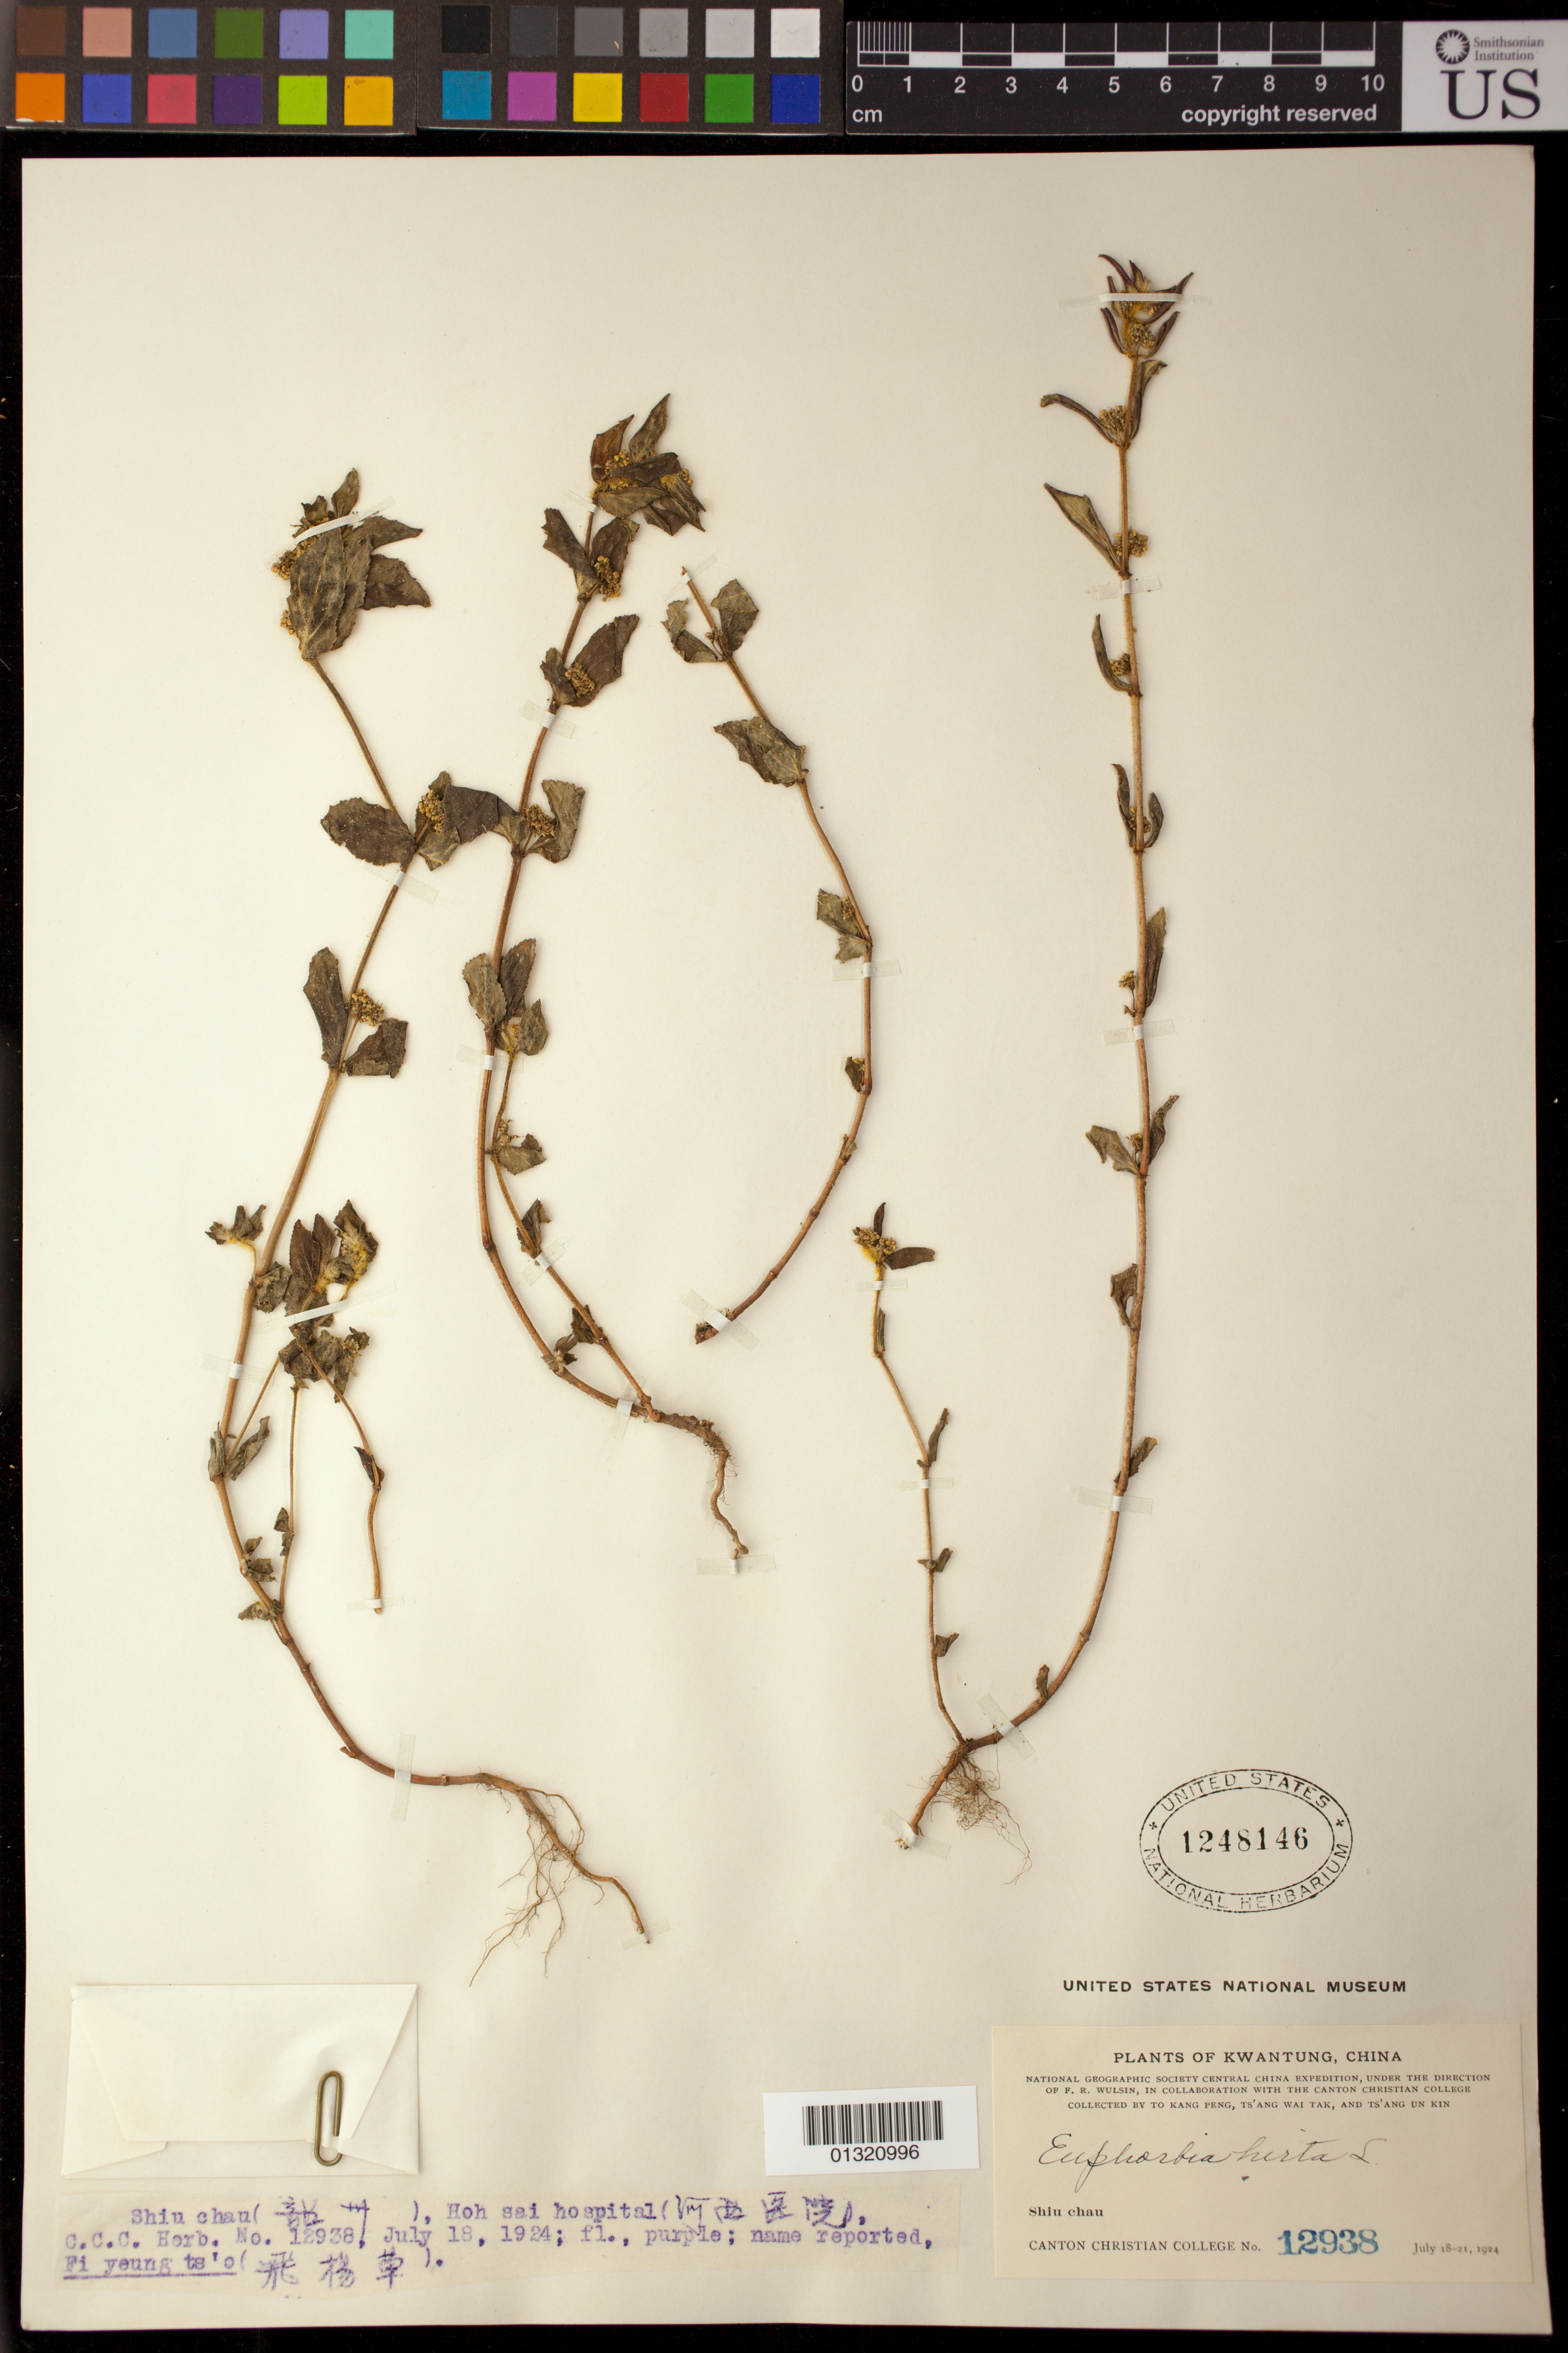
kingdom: Plantae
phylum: Tracheophyta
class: Magnoliopsida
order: Malpighiales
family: Euphorbiaceae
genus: Euphorbia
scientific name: Euphorbia hirta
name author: L.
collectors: K. Peng, W. T. Tsang & U. K. Tsang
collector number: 12938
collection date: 1924-07-18/1924-07-21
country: China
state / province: Guangdong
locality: Shiu chau, Hoh sai hospital Sai Hu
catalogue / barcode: US 1248146